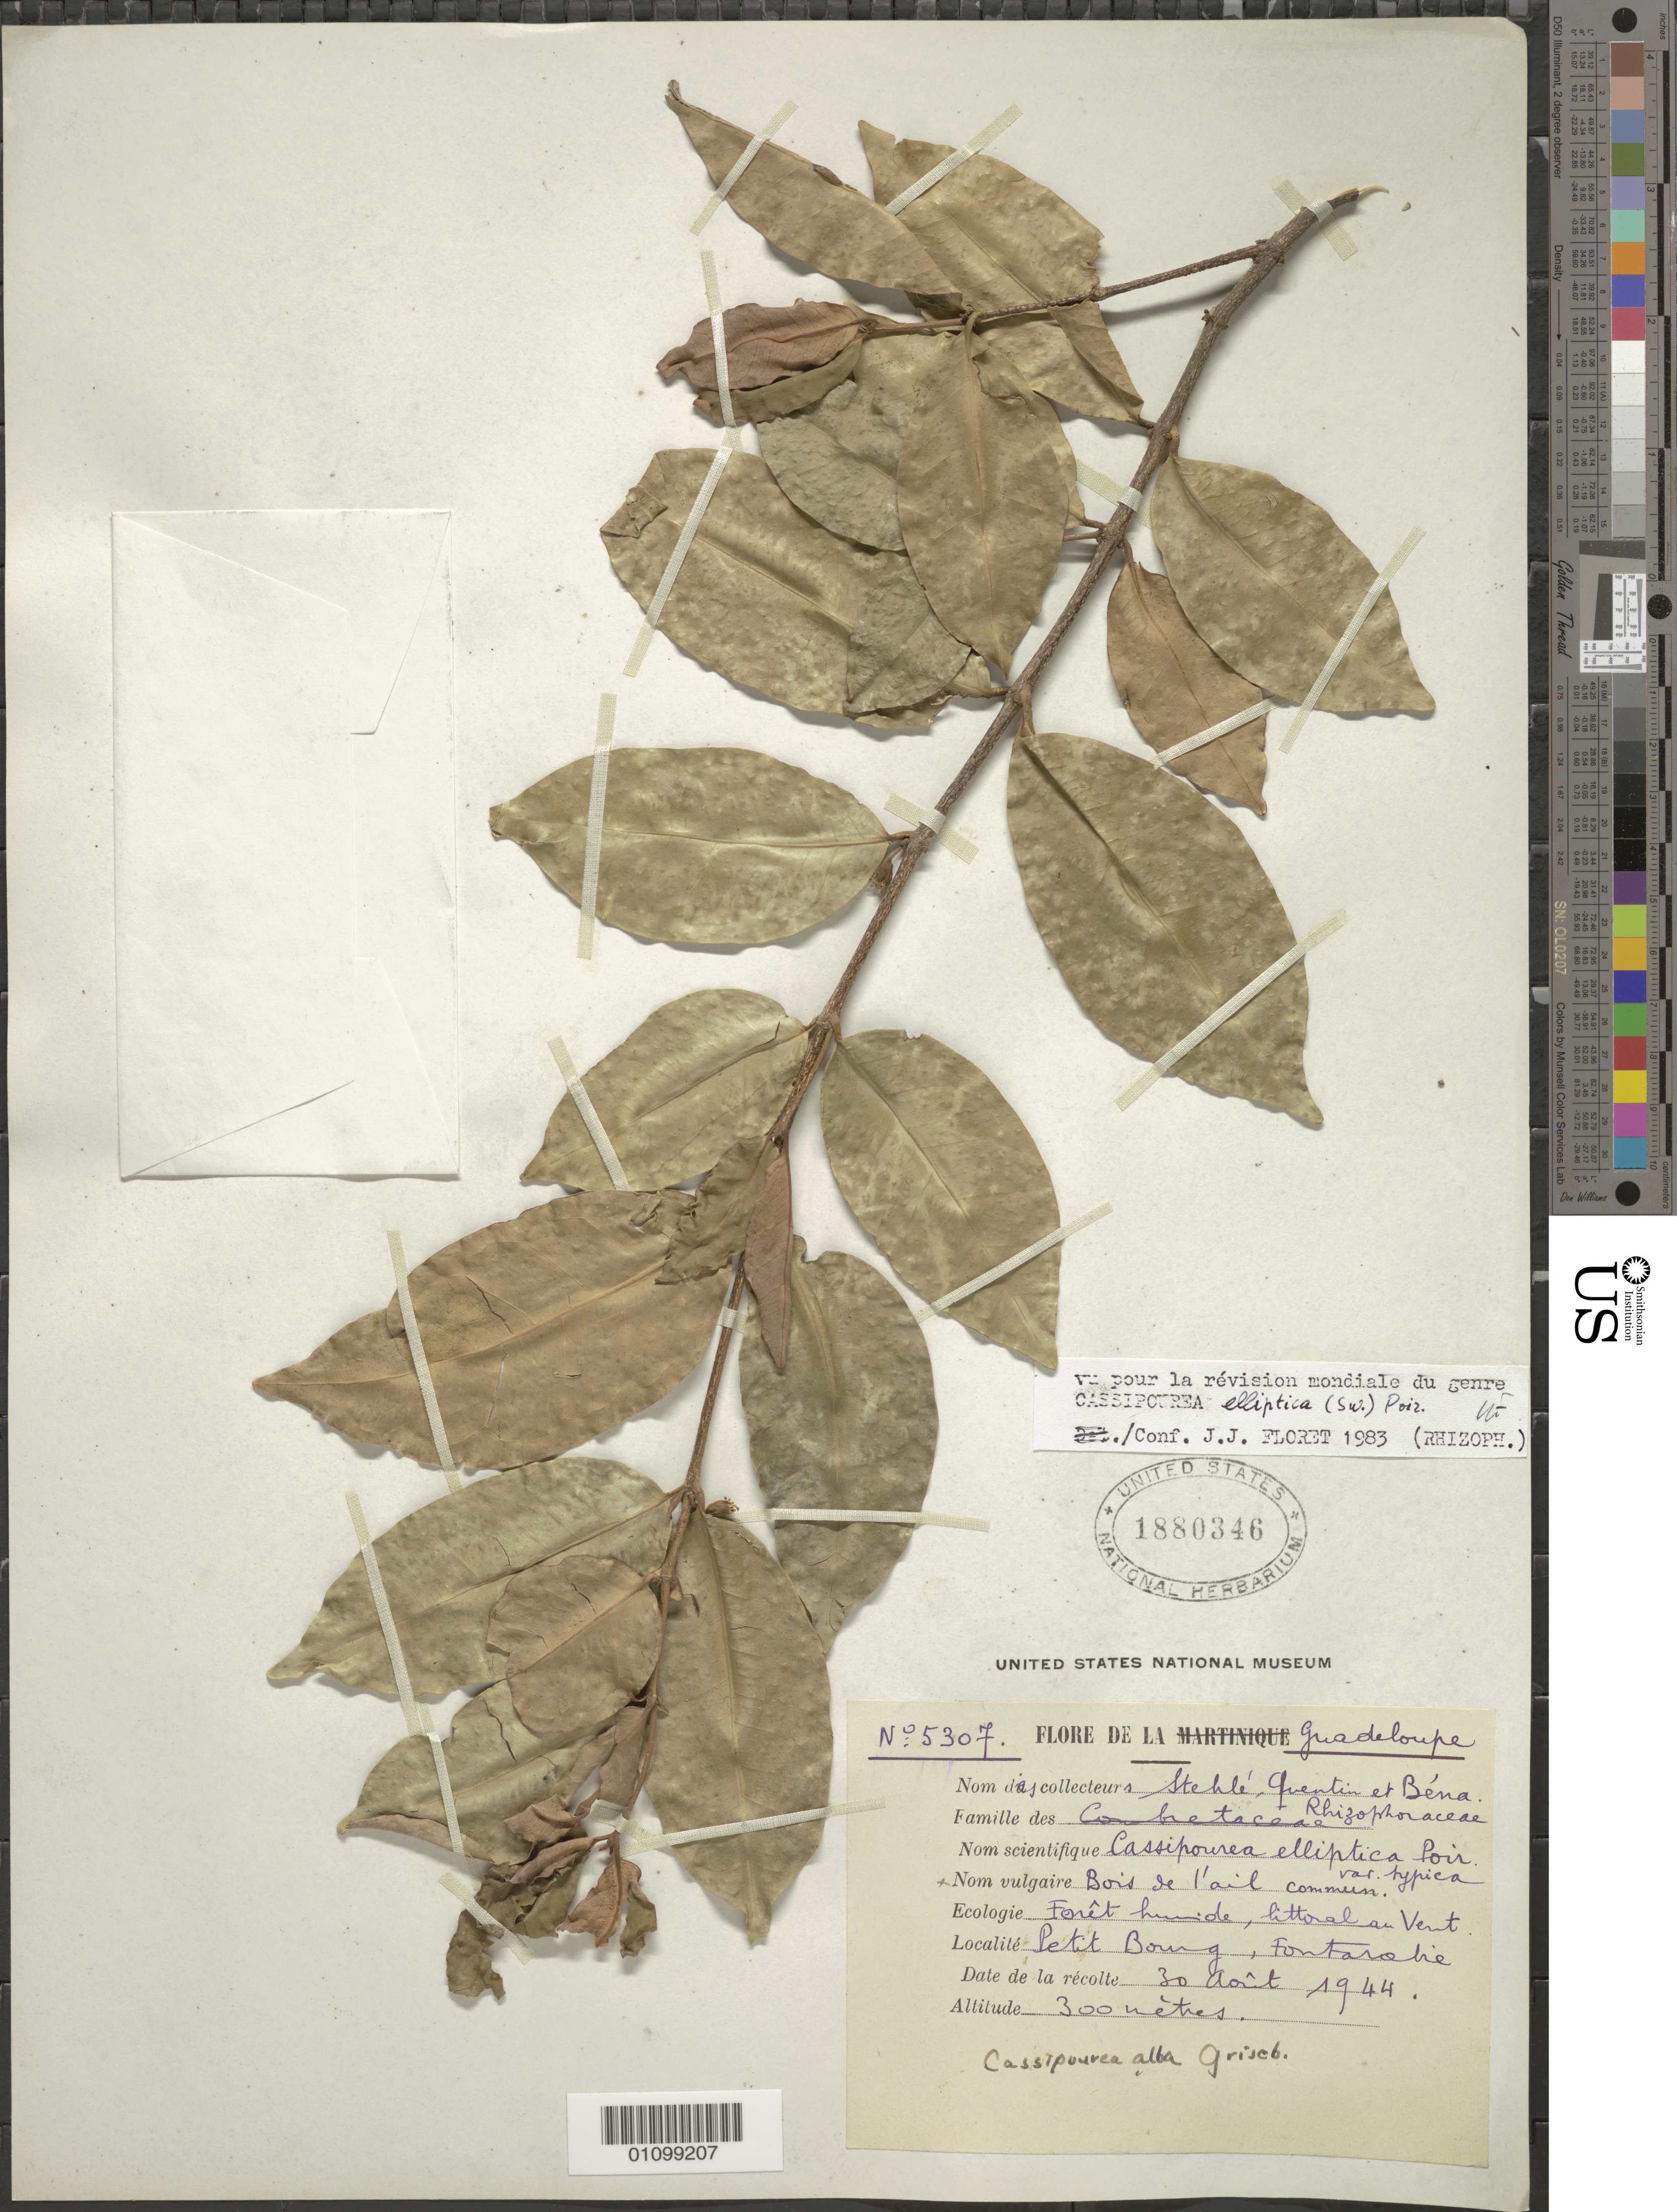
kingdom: Plantae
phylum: Tracheophyta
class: Magnoliopsida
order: Malpighiales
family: Rhizophoraceae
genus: Cassipourea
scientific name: Cassipourea elliptica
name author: (Sw.) Poir.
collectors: H. Stehlé, R. Quentin & P. Bena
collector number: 5307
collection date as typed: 30 Aug 1944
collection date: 1944-08-30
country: Guadeloupe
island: Basse Terre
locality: Petit Bourg, Fontarolia. Fonet humiole, littoral av Vent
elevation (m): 300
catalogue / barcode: US 1880346